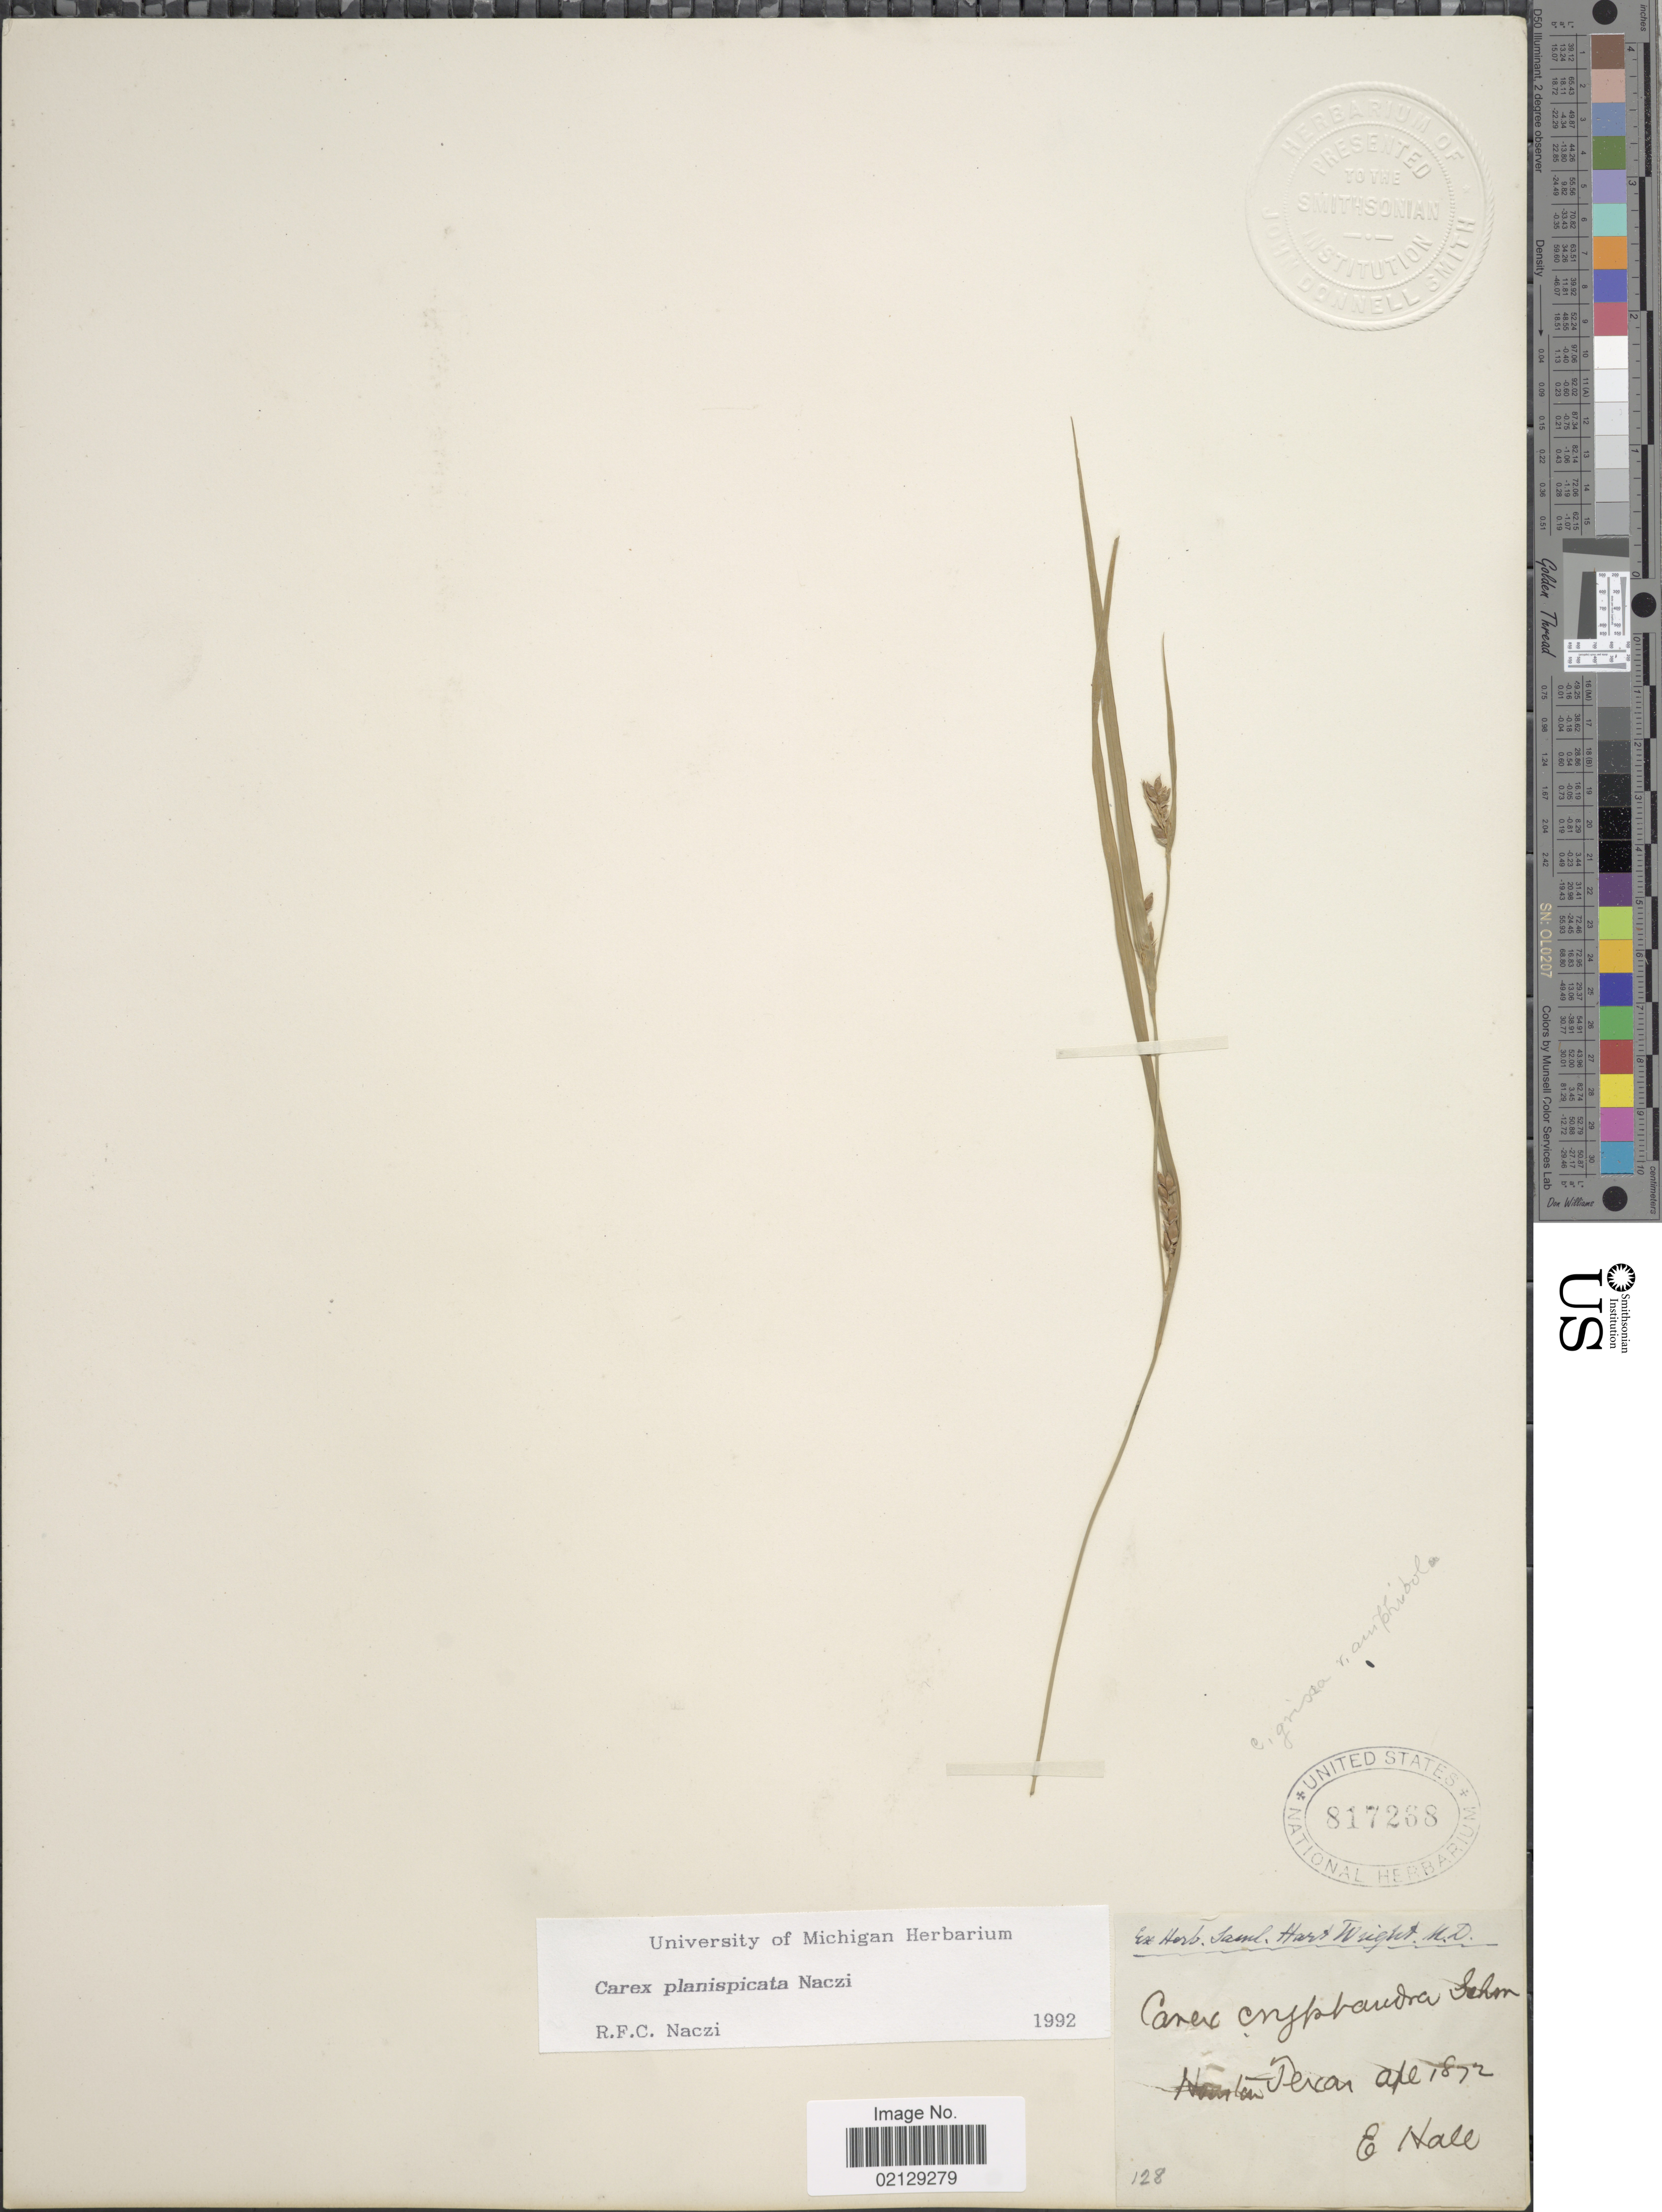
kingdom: Plantae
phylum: Tracheophyta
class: Liliopsida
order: Poales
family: Cyperaceae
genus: Carex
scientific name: Carex planispicata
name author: Naczi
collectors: E. Hall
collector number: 128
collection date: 1872-04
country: United States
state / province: Texas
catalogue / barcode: US 817268